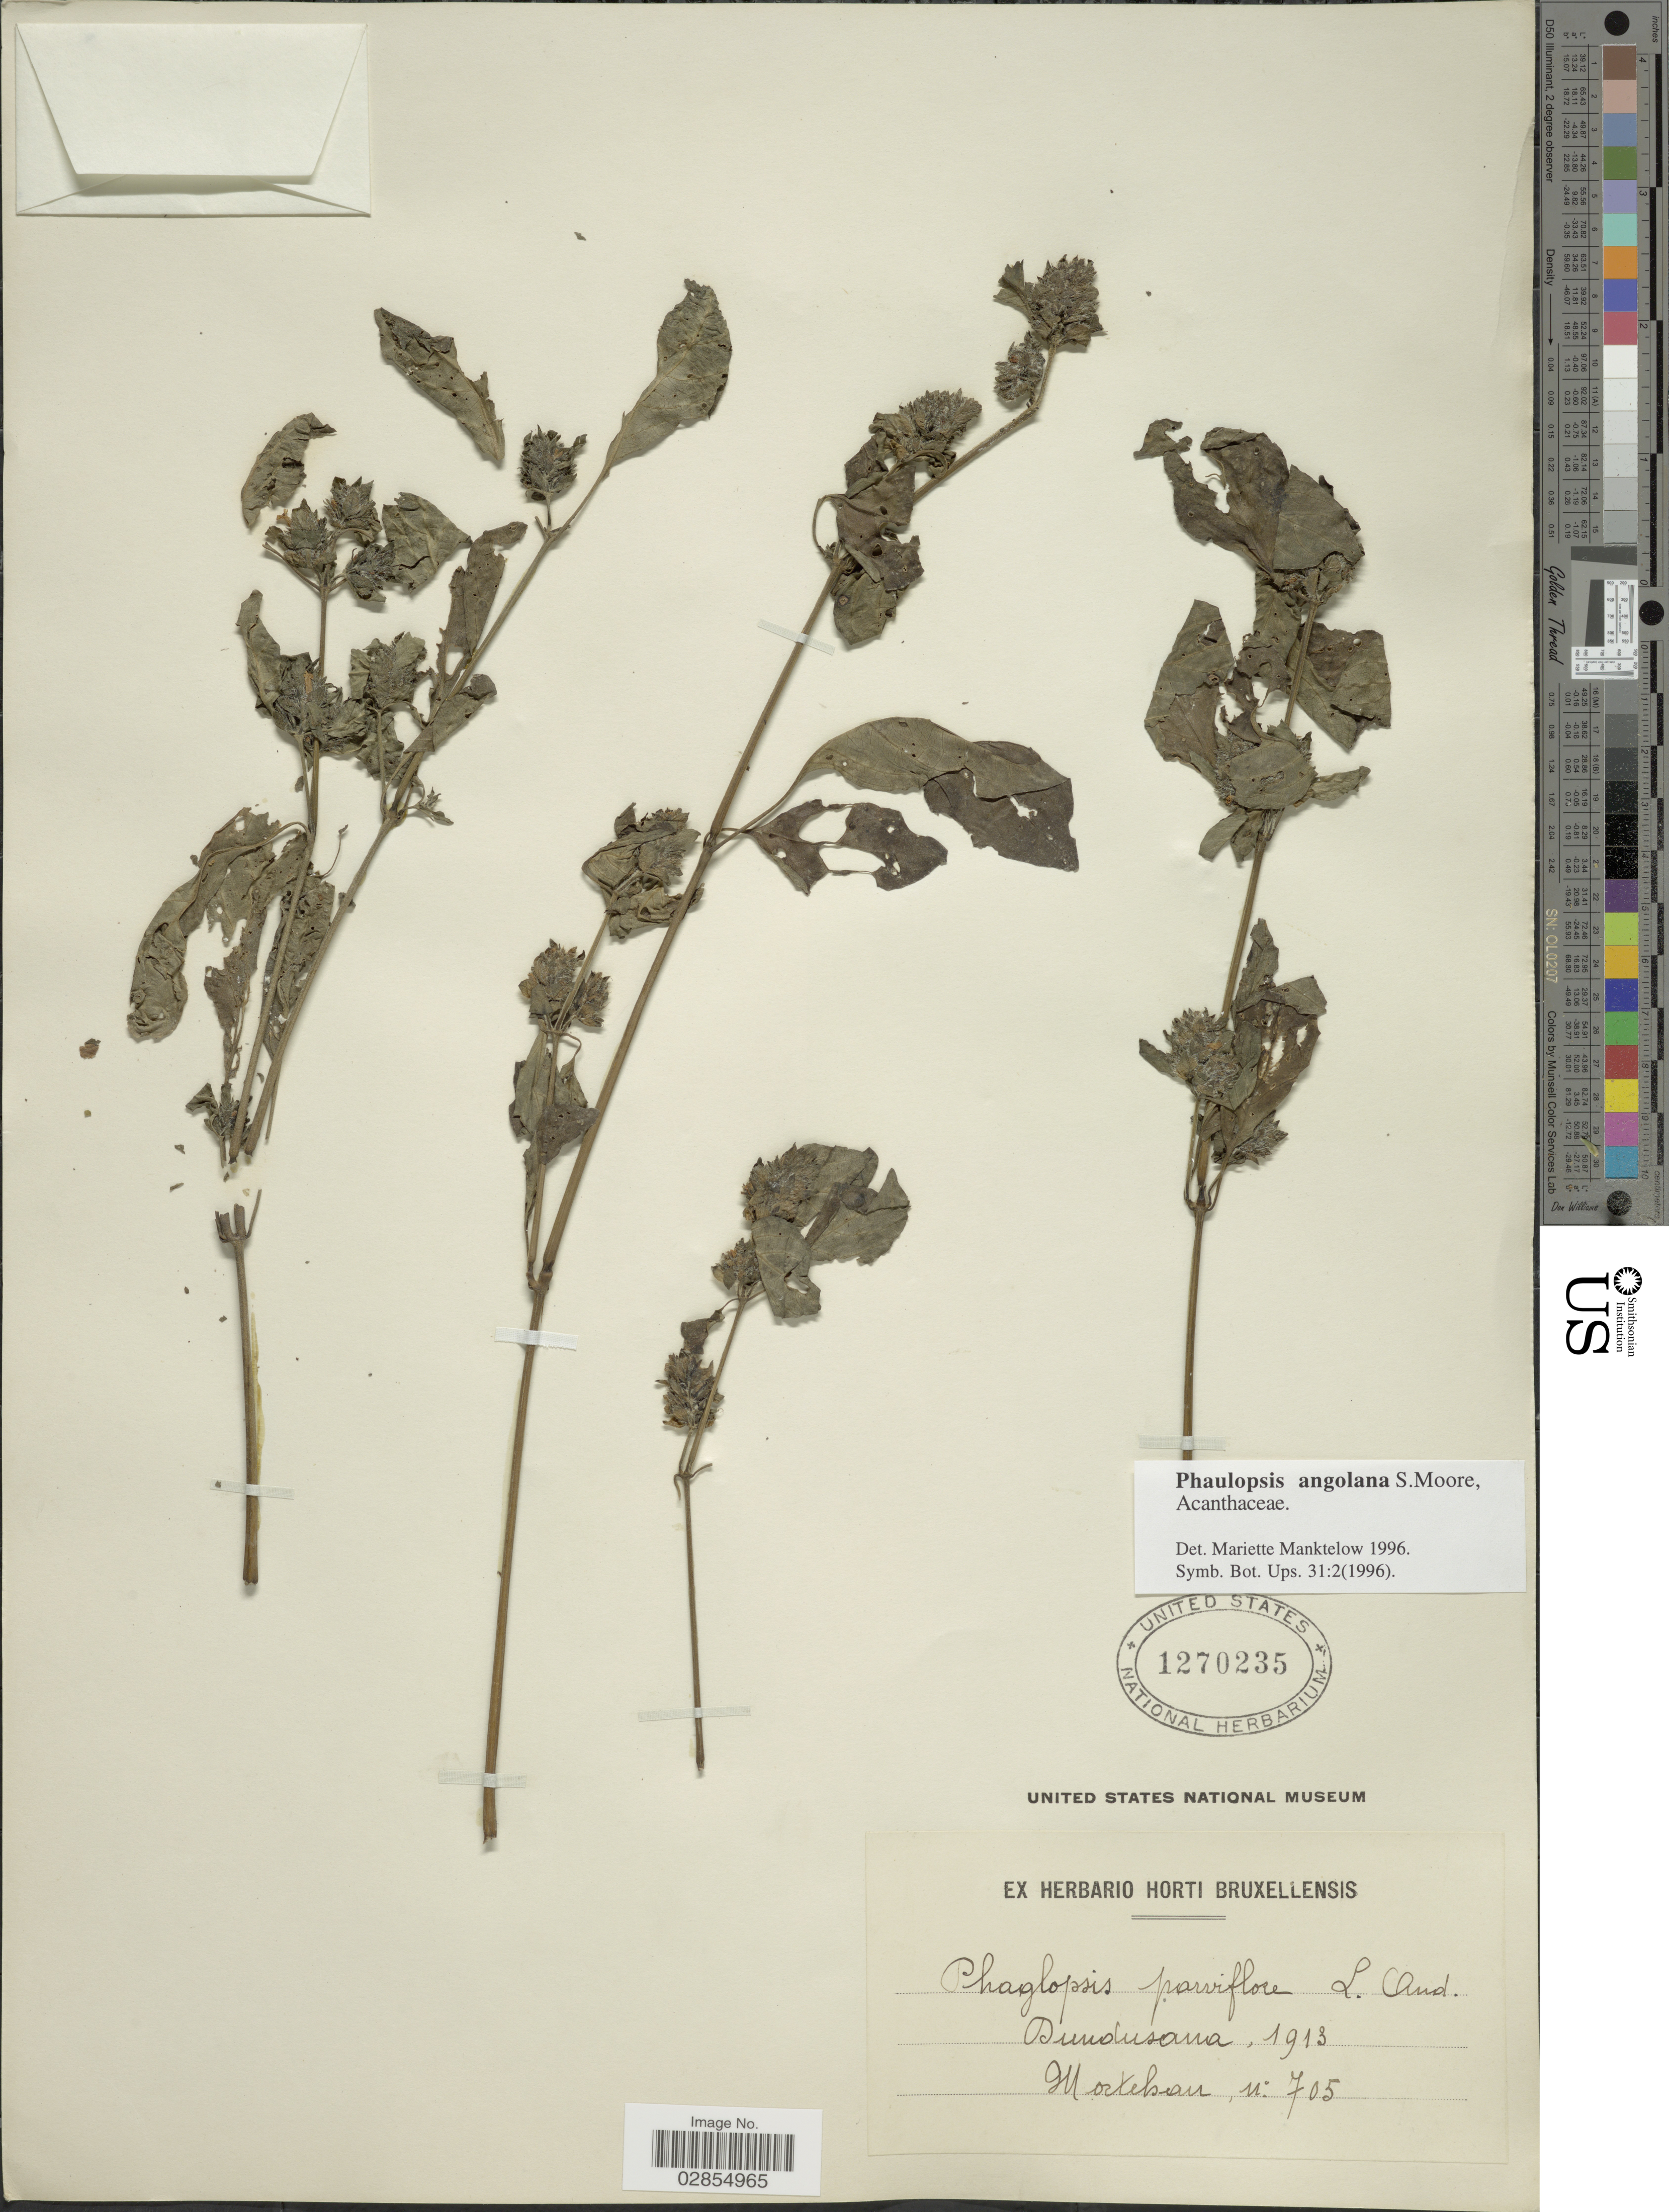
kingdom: Plantae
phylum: Tracheophyta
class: Magnoliopsida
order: Lamiales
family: Acanthaceae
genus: Phaulopsis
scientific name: Phaulopsis angolana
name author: S. Moore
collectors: M. G. Mortehan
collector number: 705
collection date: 1913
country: Congo, Democratic Republic of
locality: Dundusana.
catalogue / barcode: US 1270235